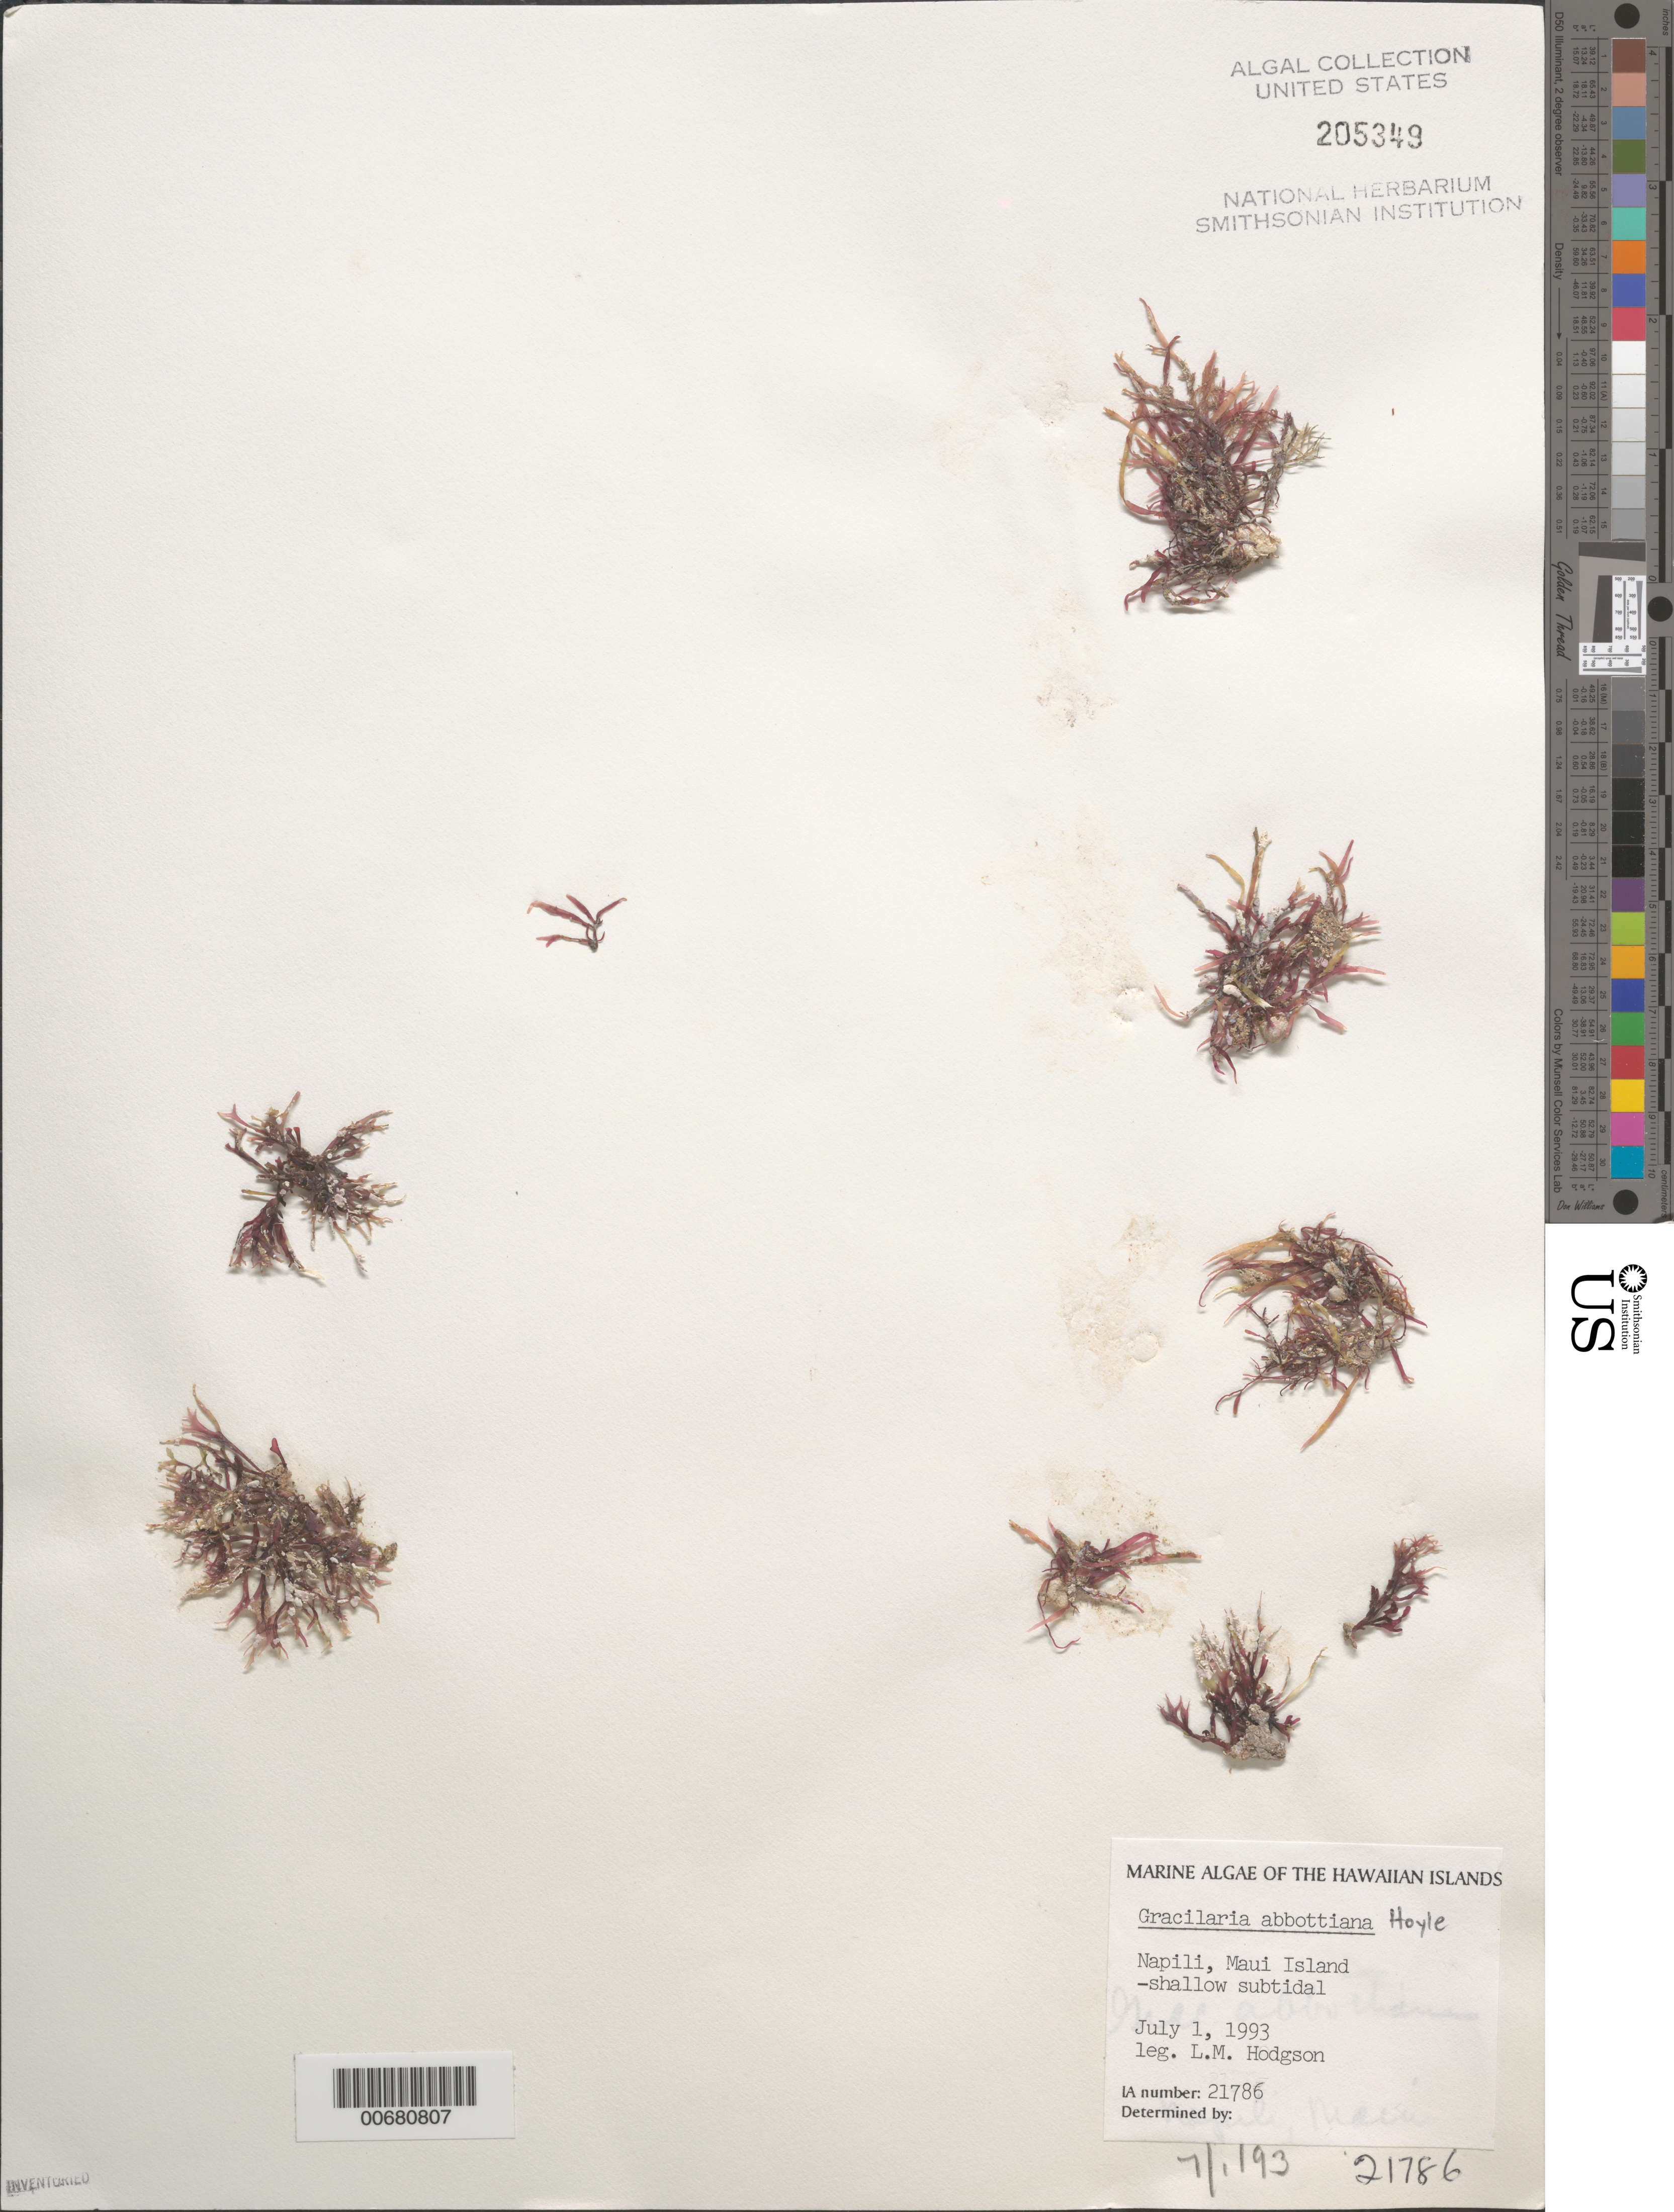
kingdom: Plantae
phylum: Rhodophyta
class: Florideophyceae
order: Gracilariales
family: Gracilariaceae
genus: Gracilaria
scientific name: Gracilaria abbottiana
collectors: W. Magruder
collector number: IAA 21786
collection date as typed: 01 Jul 1993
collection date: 1993-07-01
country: United States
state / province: Hawaii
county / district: Maui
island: Maui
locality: Napili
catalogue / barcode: US 205349